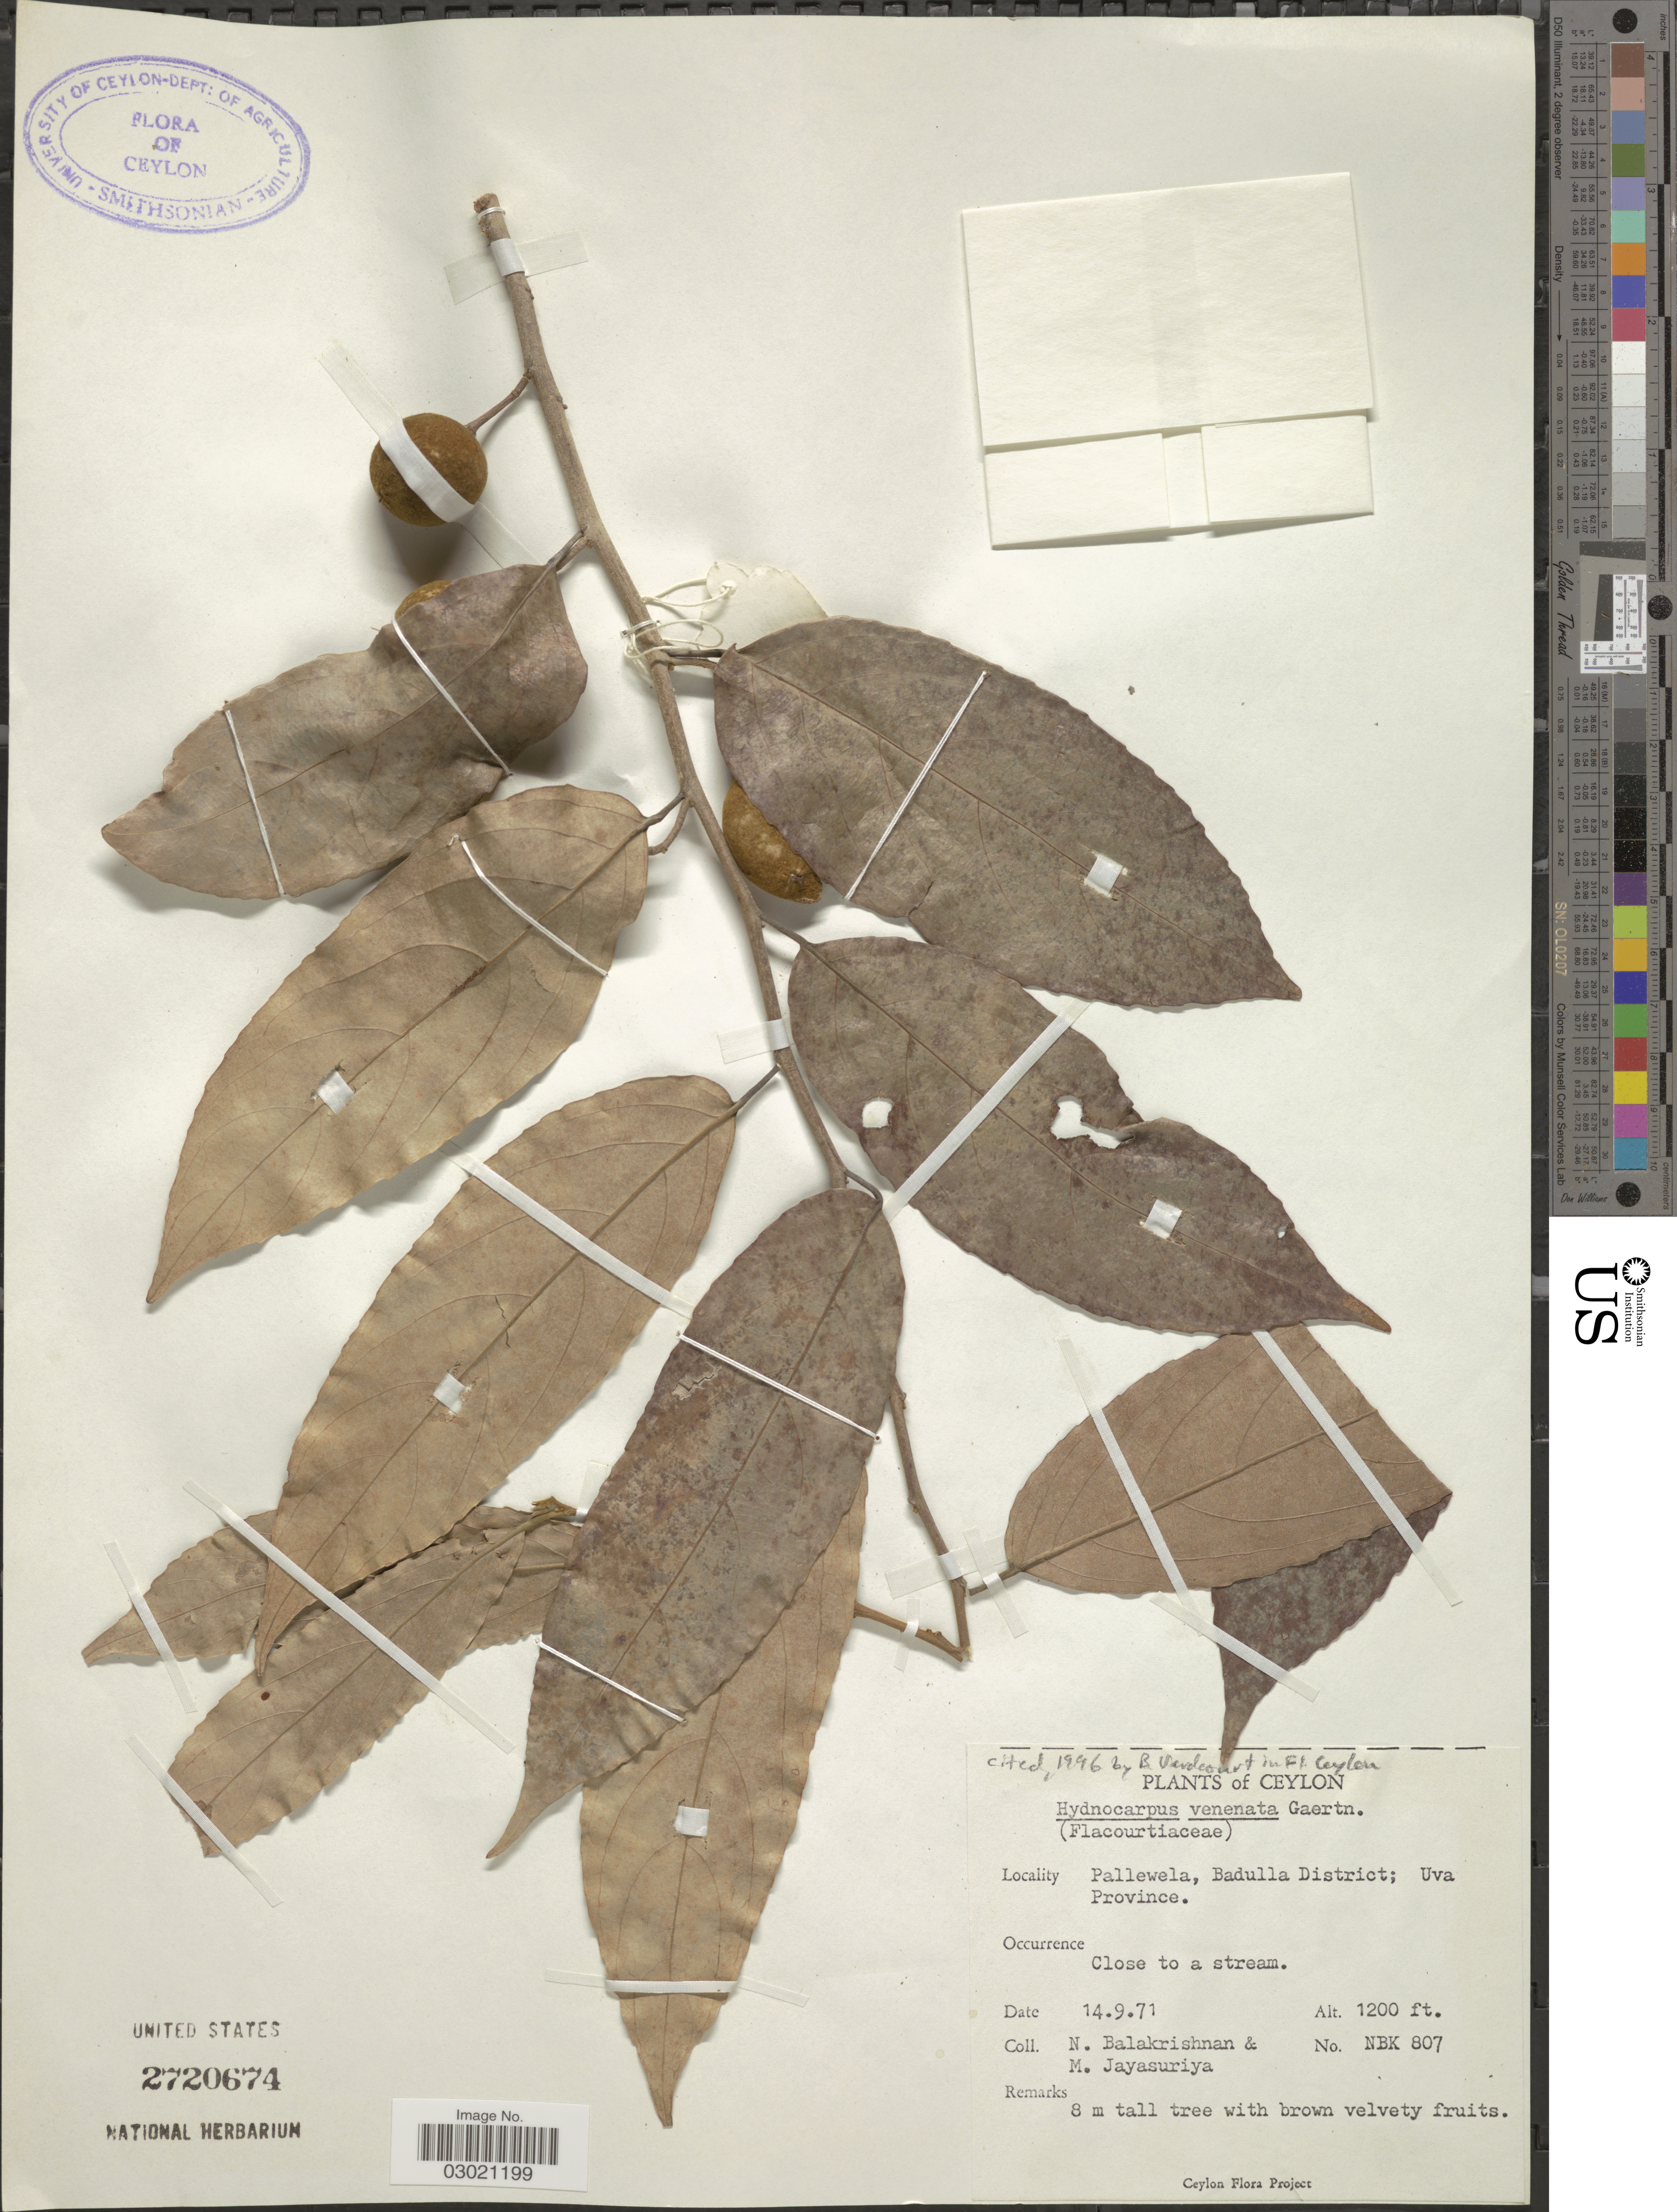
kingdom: Plantae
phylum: Tracheophyta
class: Magnoliopsida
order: Malpighiales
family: Achariaceae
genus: Hydnocarpus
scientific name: Hydnocarpus venenatus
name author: Gaertn.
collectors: N. Balakrishnan & M. Jayasuriya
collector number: NBK807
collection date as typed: Transcribed d/m/y: 14/9/71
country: Sri Lanka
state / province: Uva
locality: Ceylon, Pallewela, Badulla District.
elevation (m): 366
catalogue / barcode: US 2720674